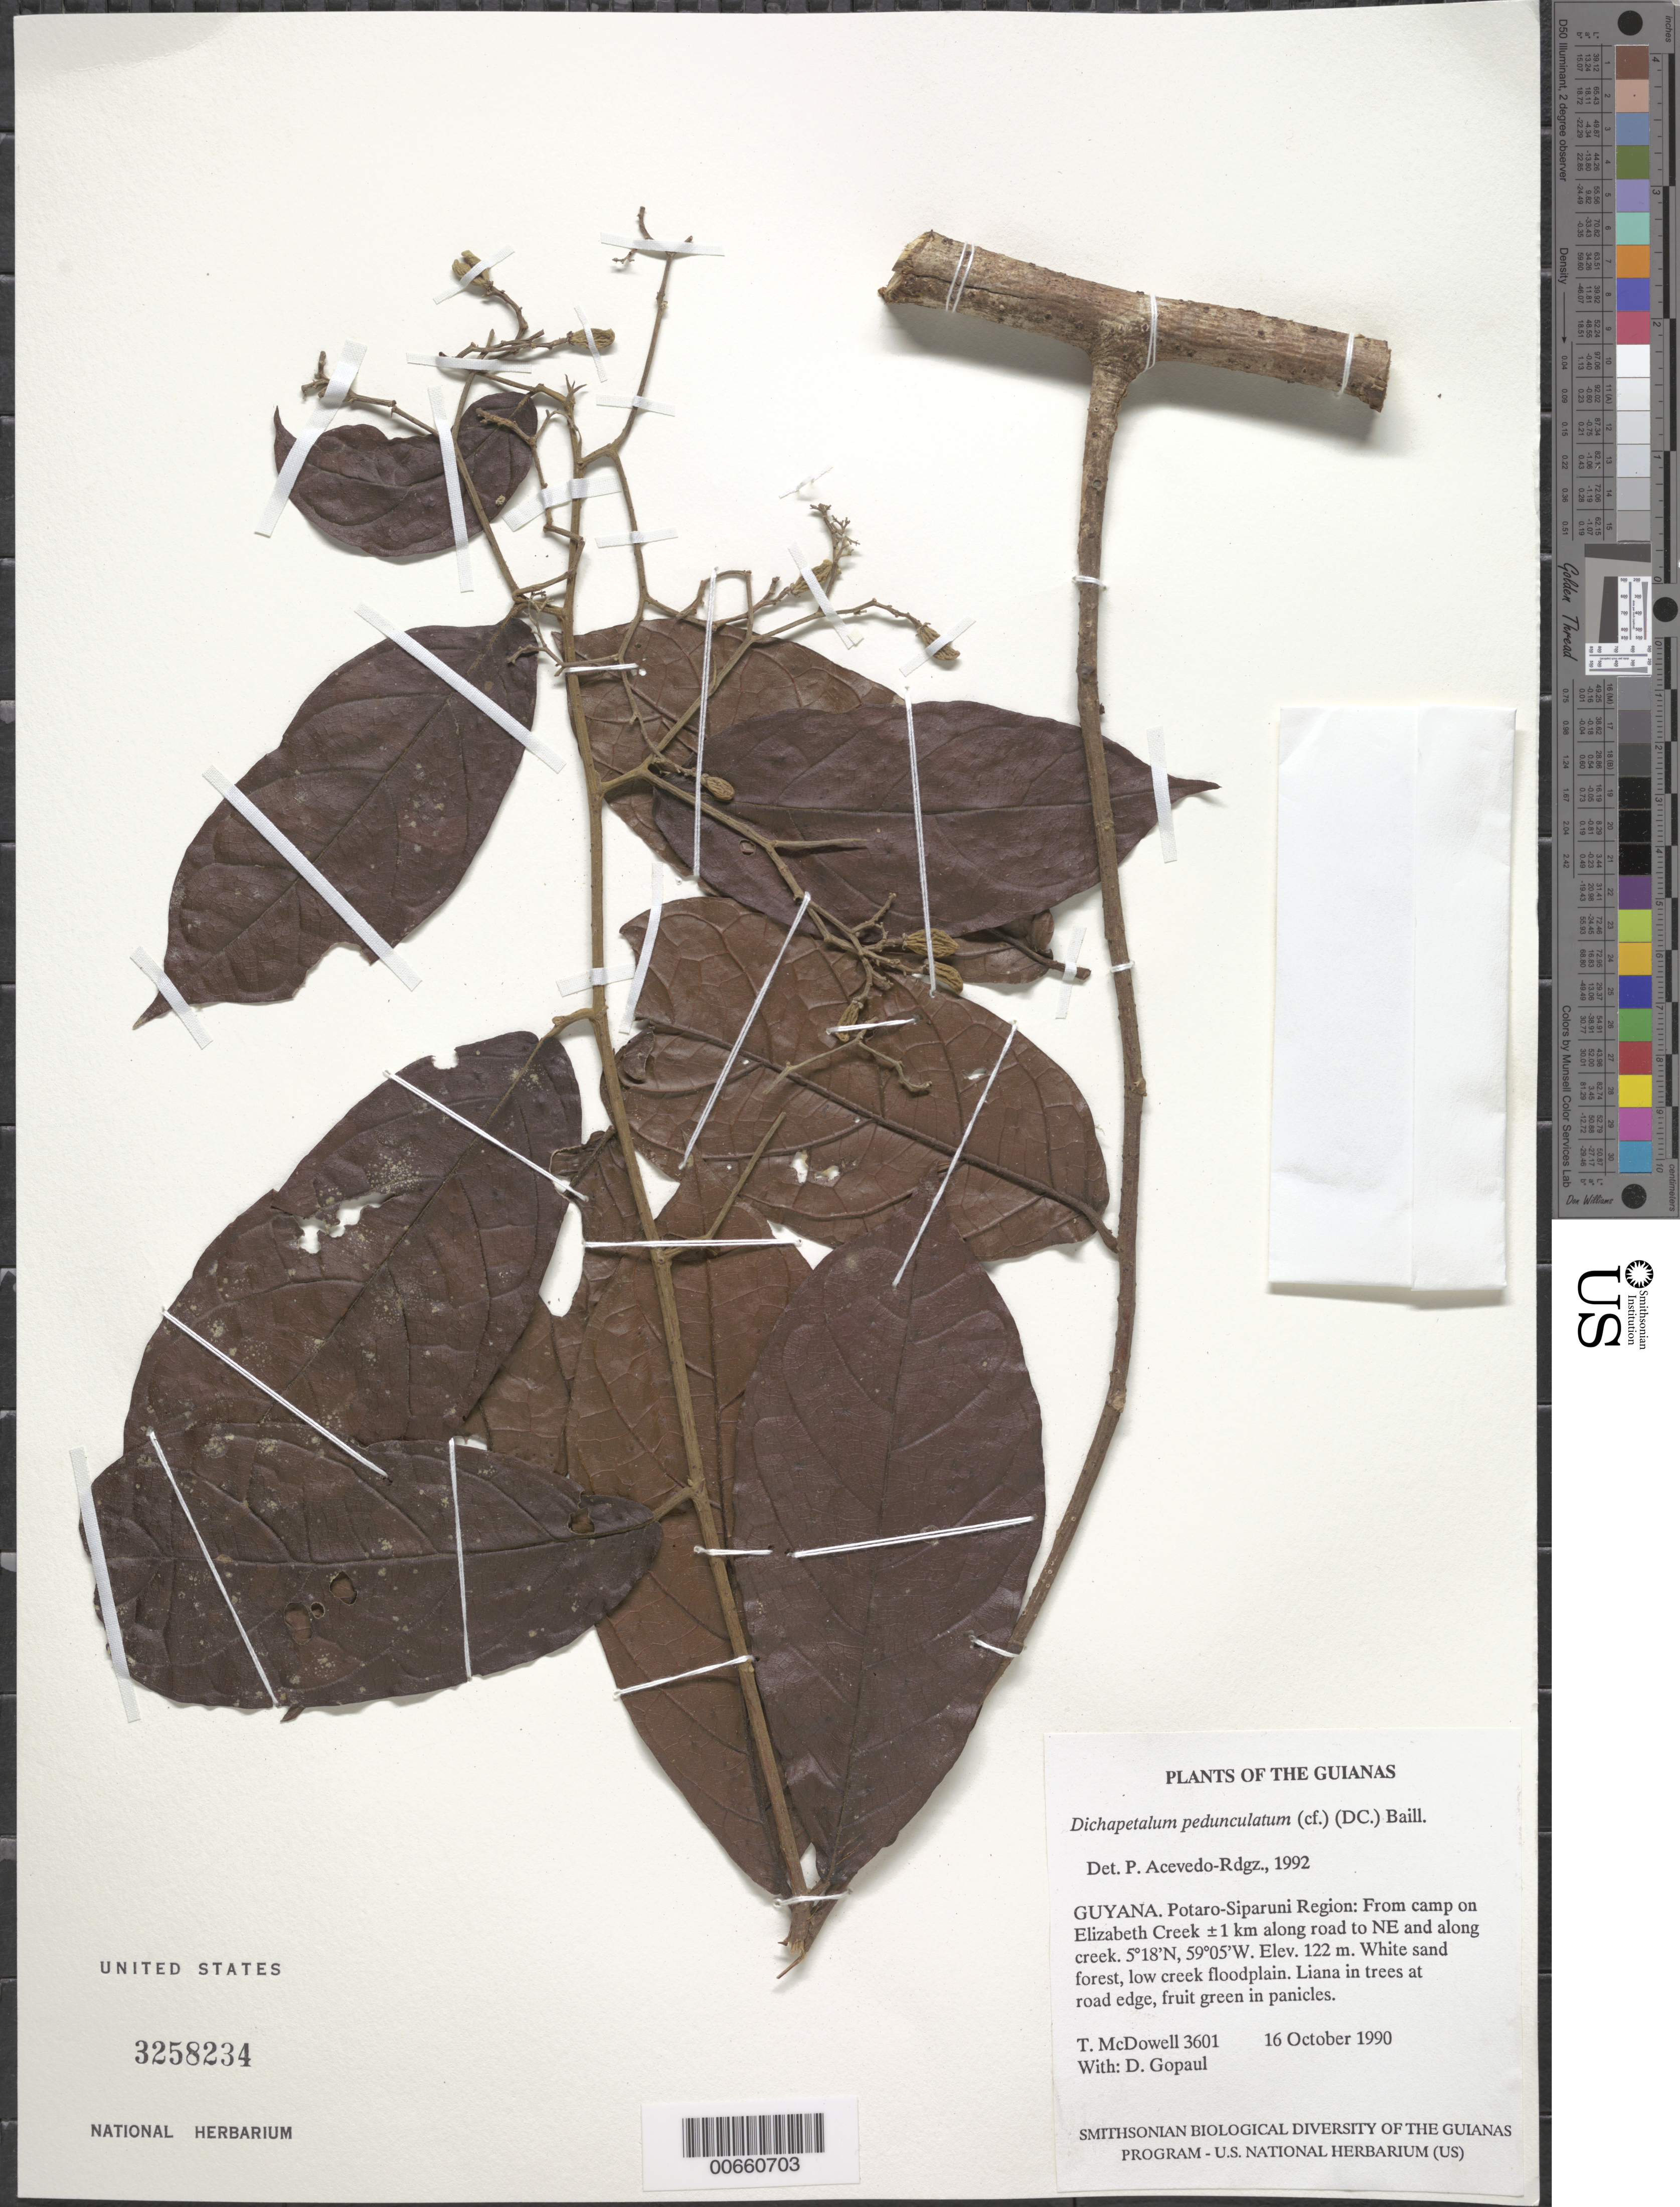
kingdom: Plantae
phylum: Tracheophyta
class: Magnoliopsida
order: Malpighiales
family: Dichapetalaceae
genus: Dichapetalum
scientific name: Dichapetalum pedunculatum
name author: (DC.) Baill.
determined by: Acevedo-Rodríguez, P., (BOT), Smithsonian Institution - National Museum of Natural History (UNITED STATES)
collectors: T. McDowell & D. Gopaul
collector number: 3601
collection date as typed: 16 October 1990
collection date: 1990-10-16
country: Guyana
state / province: Potaro-Siparuni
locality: From camp on Elizabeth Creek ±1 km along road to NE and along creek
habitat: White sand forest, low creek floodplain and along road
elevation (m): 122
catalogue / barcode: US 3258234